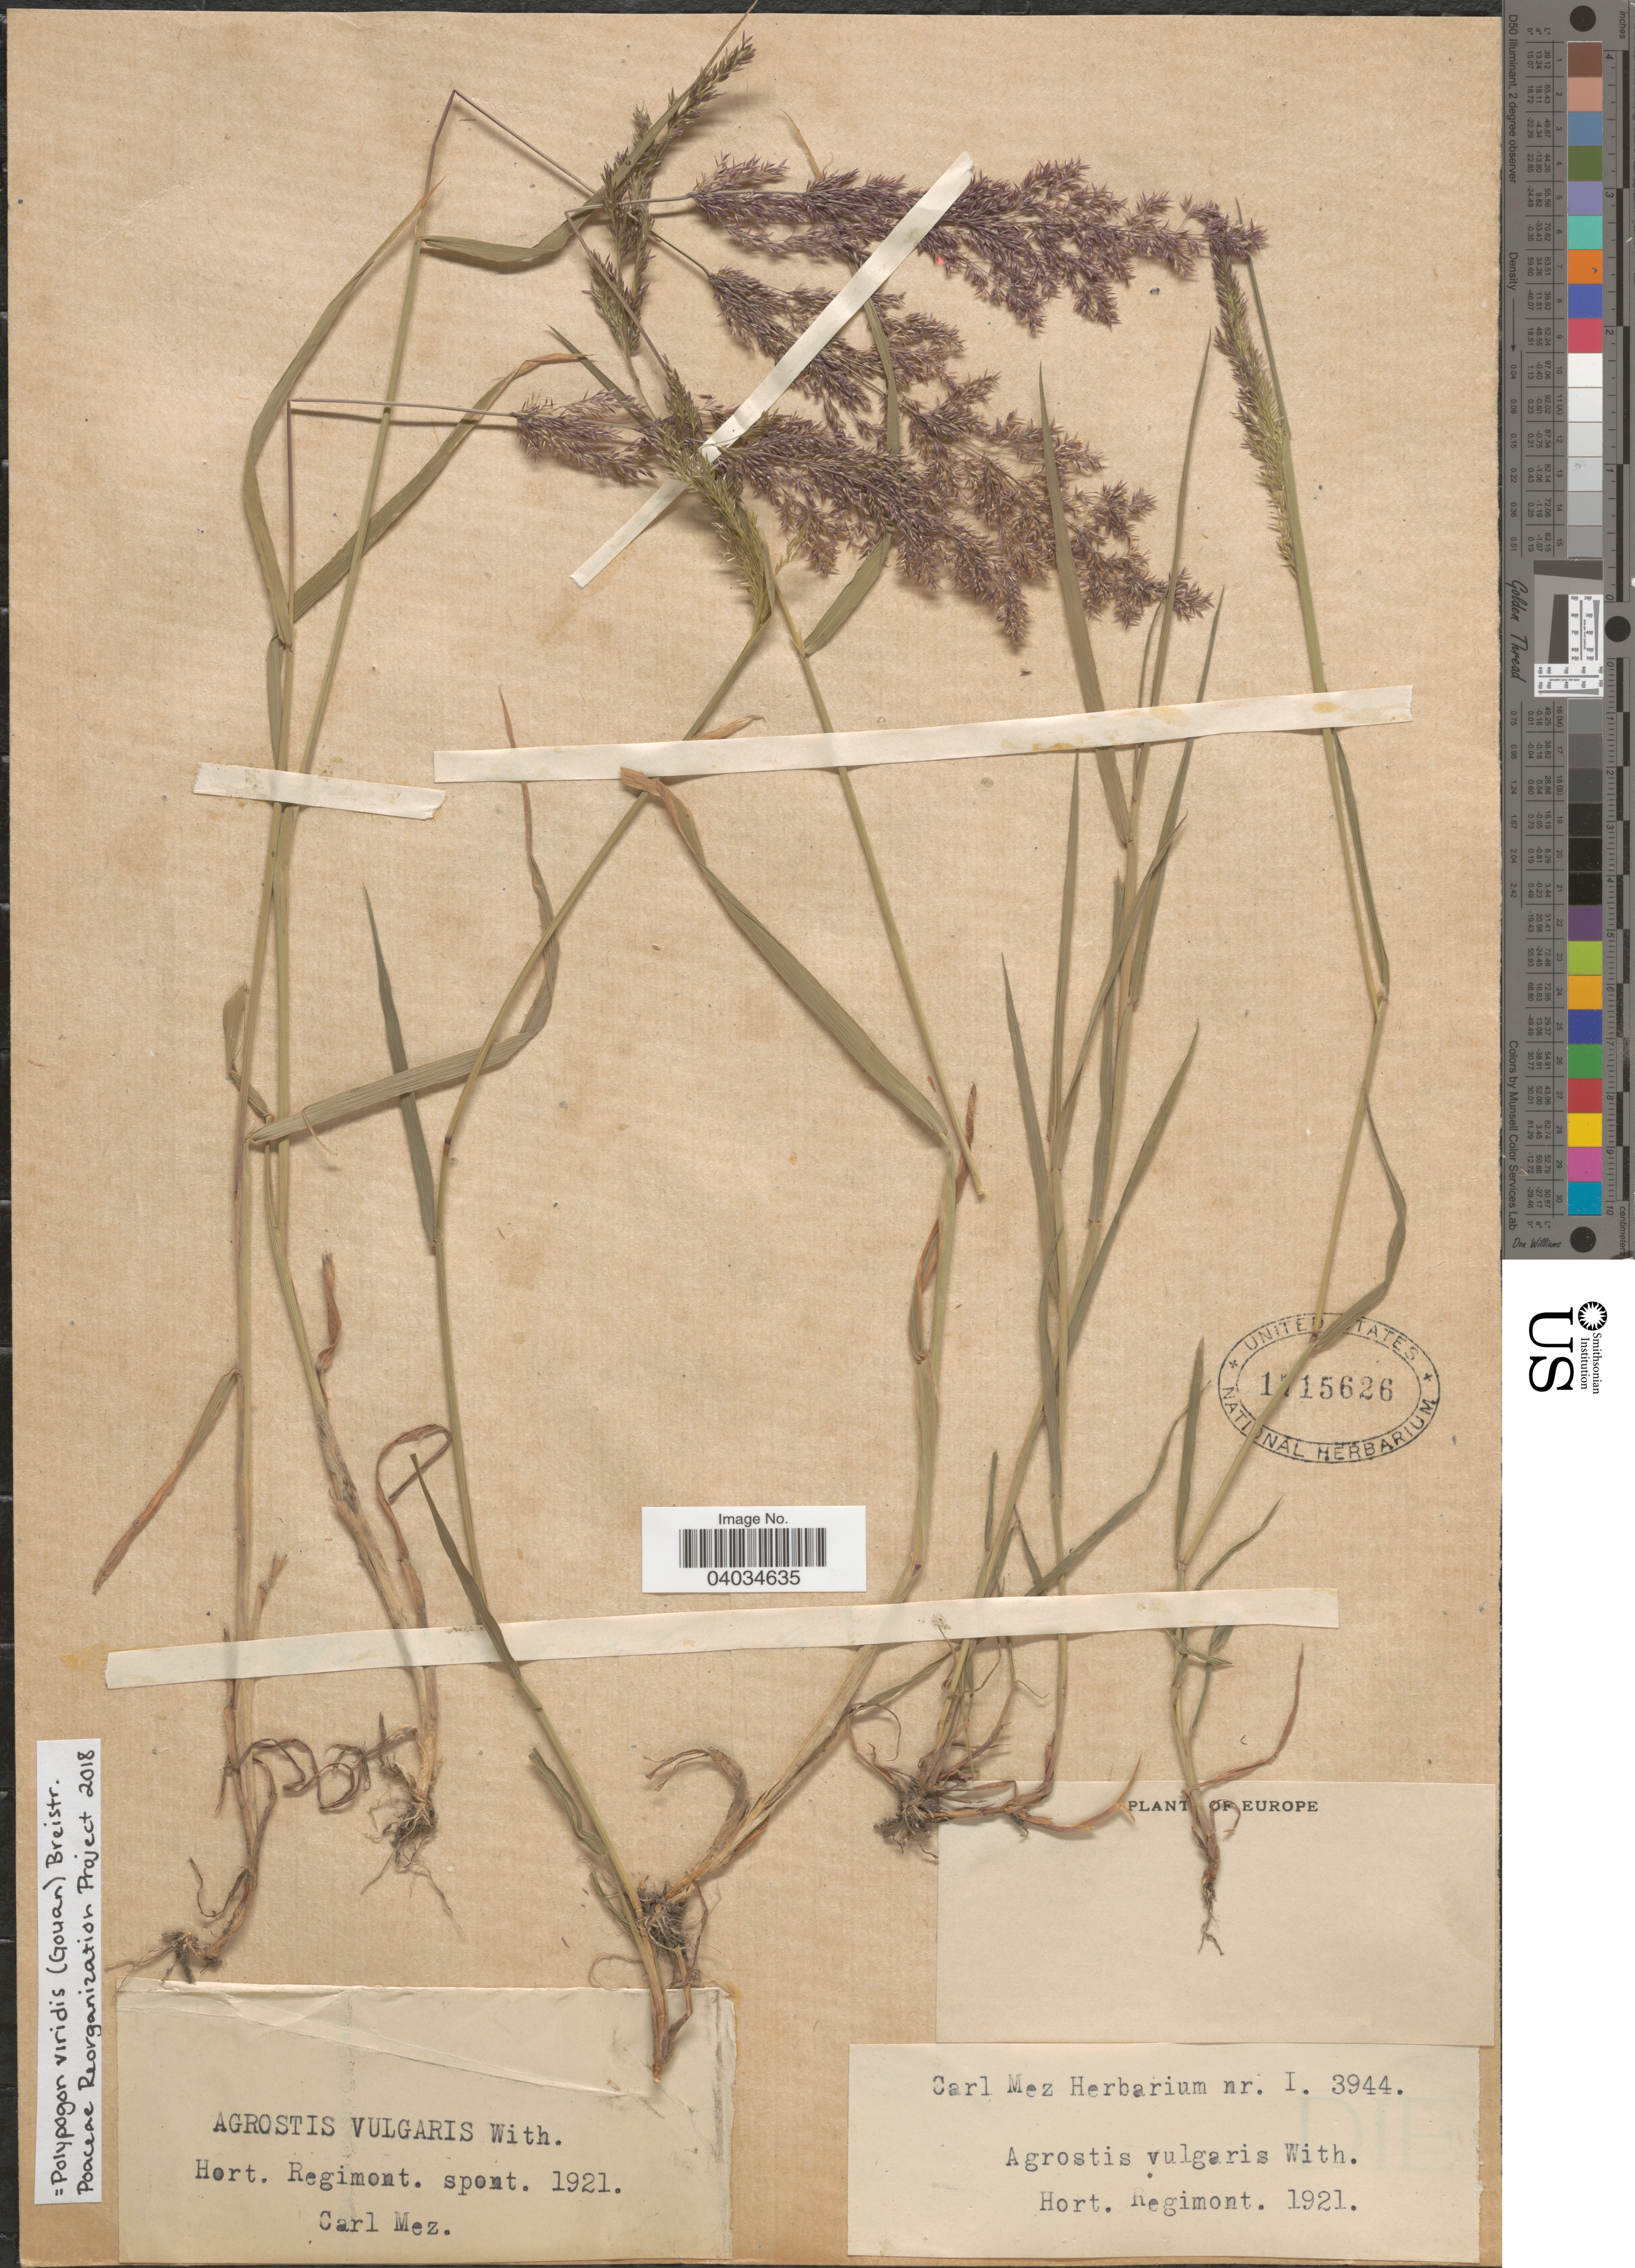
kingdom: Plantae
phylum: Tracheophyta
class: Liliopsida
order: Poales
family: Poaceae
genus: Polypogon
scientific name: Polypogon viridis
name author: (Gouan) Breistroffer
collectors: C. C. Mez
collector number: I3944?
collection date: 1921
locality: Hort. Regimont. Europe.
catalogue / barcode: US 1715626